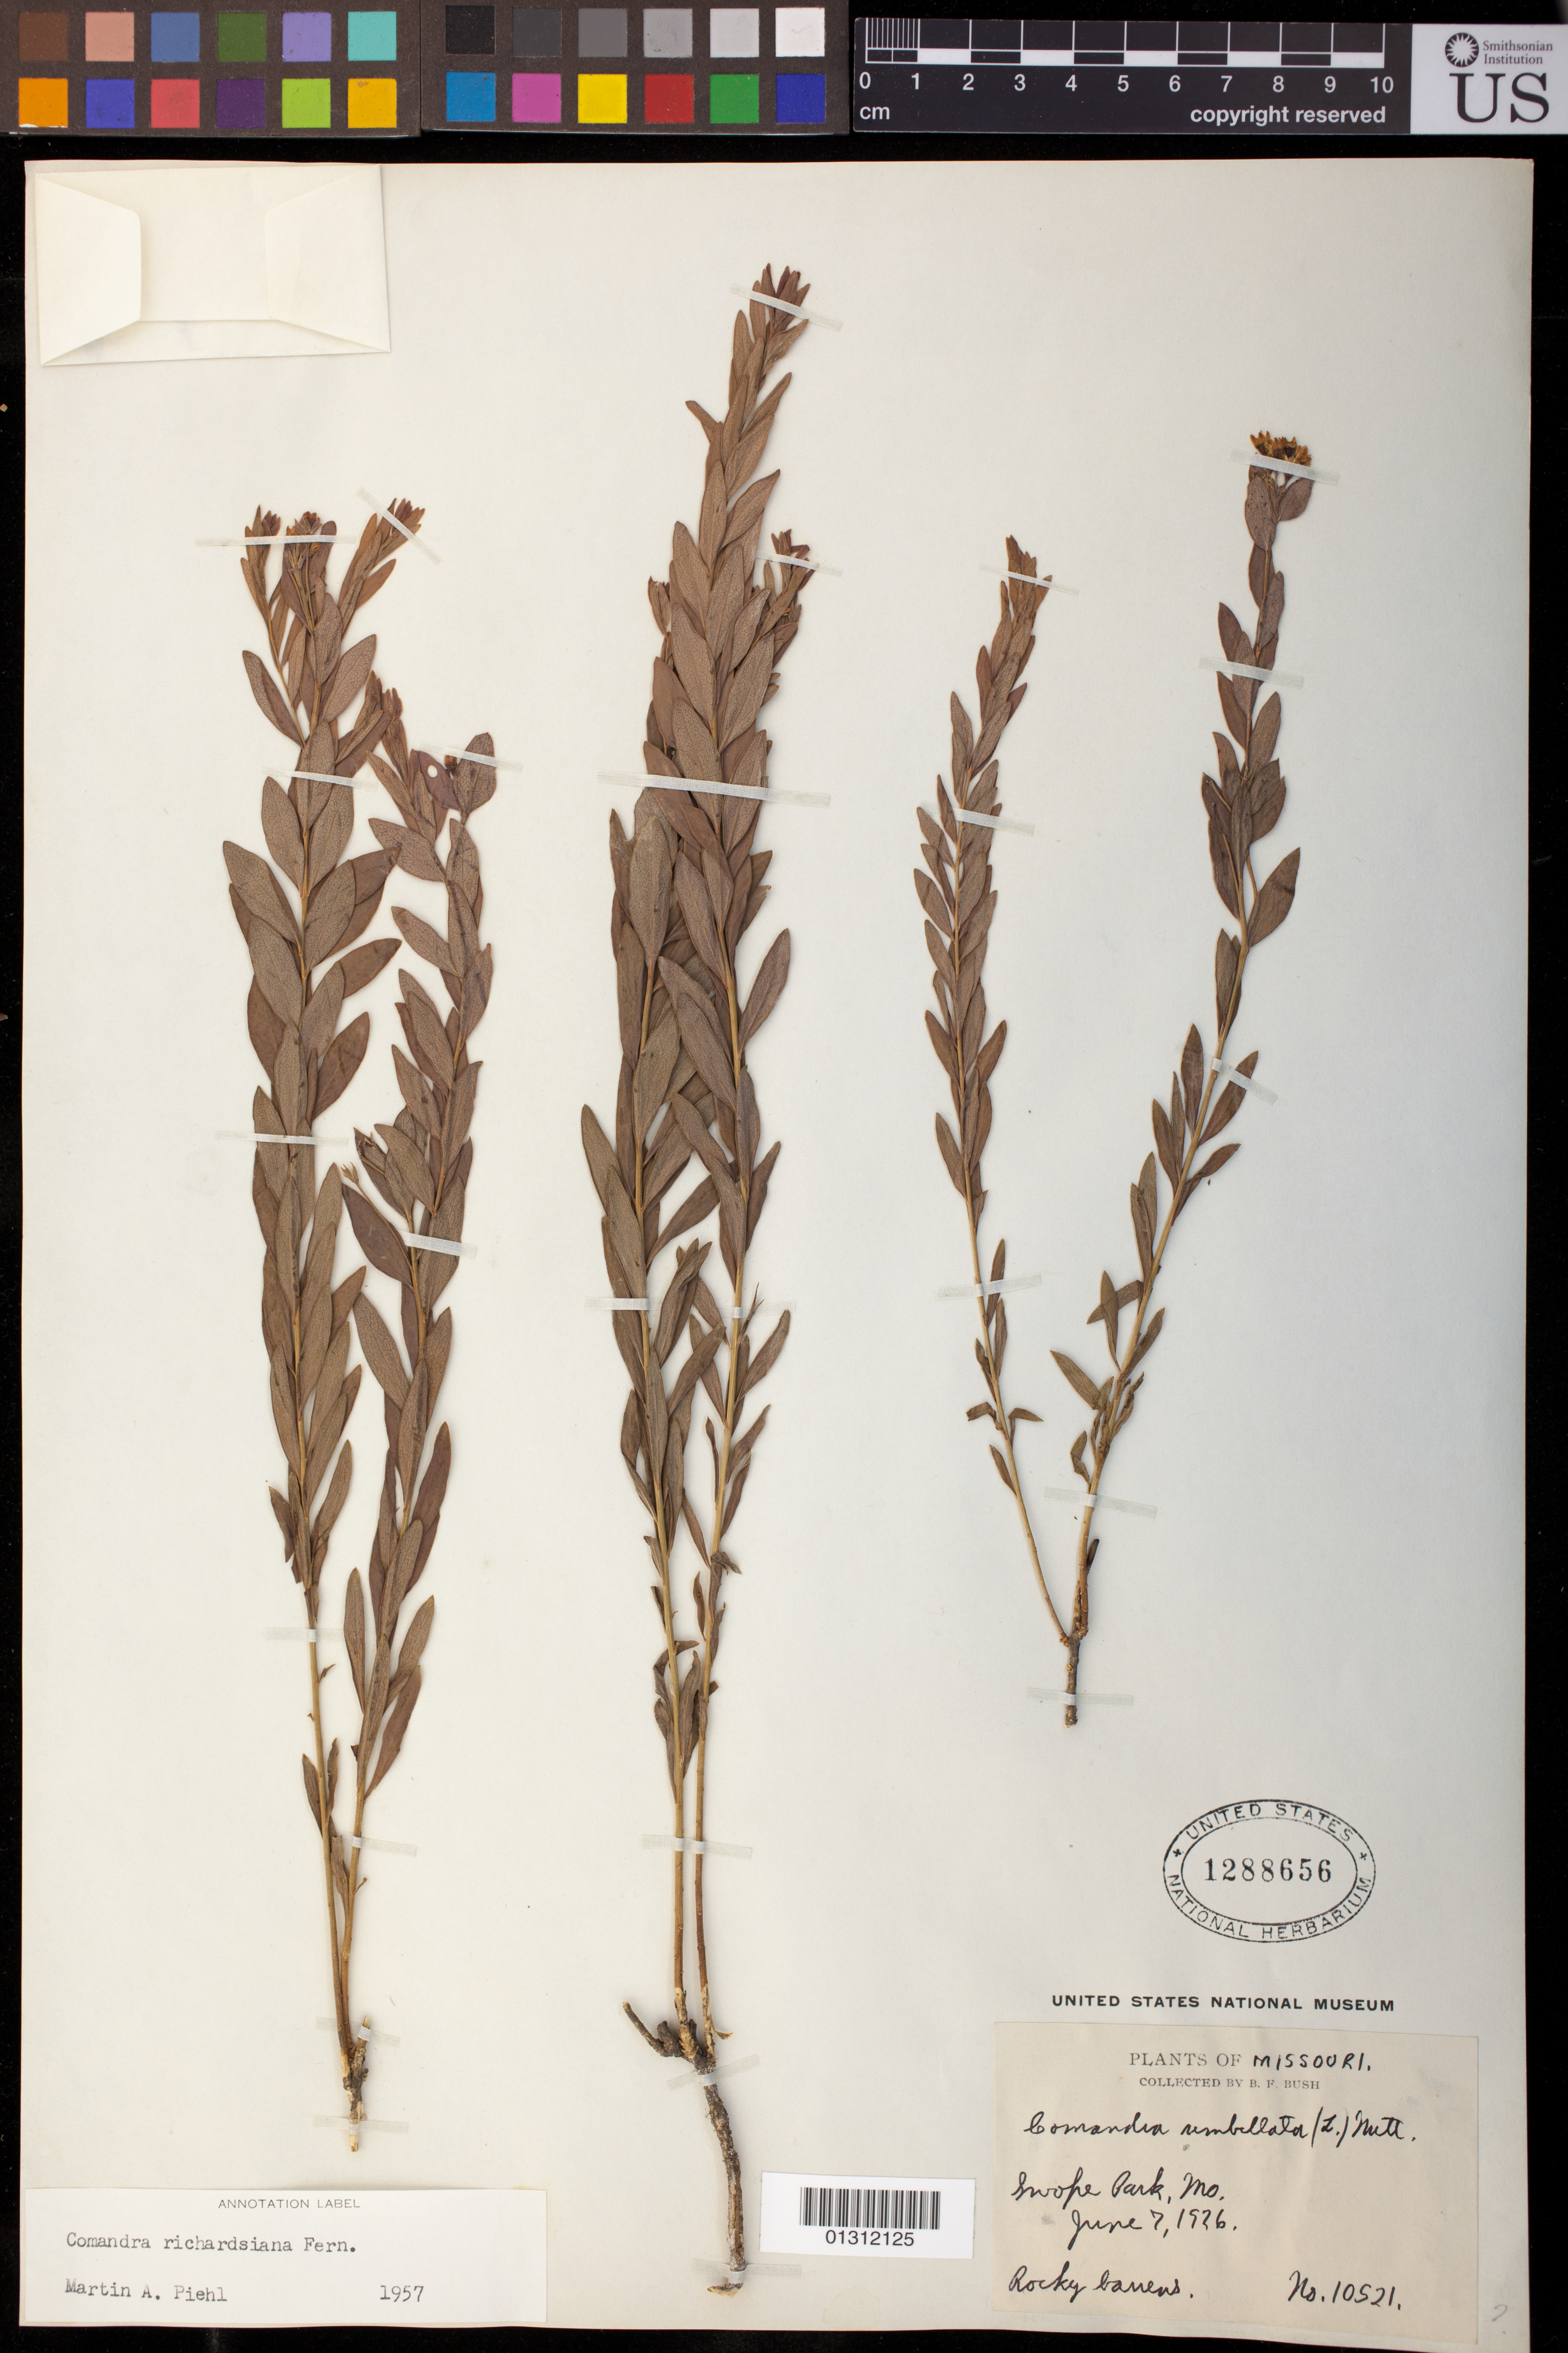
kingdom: Plantae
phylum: Tracheophyta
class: Magnoliopsida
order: Santalales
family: Comandraceae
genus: Comandra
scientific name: Comandra richardsiana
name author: Fernald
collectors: B. F. Bush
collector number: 10521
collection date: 1926-06-07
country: United States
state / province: Missouri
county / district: Jackson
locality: Swope Park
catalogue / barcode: US 1288656